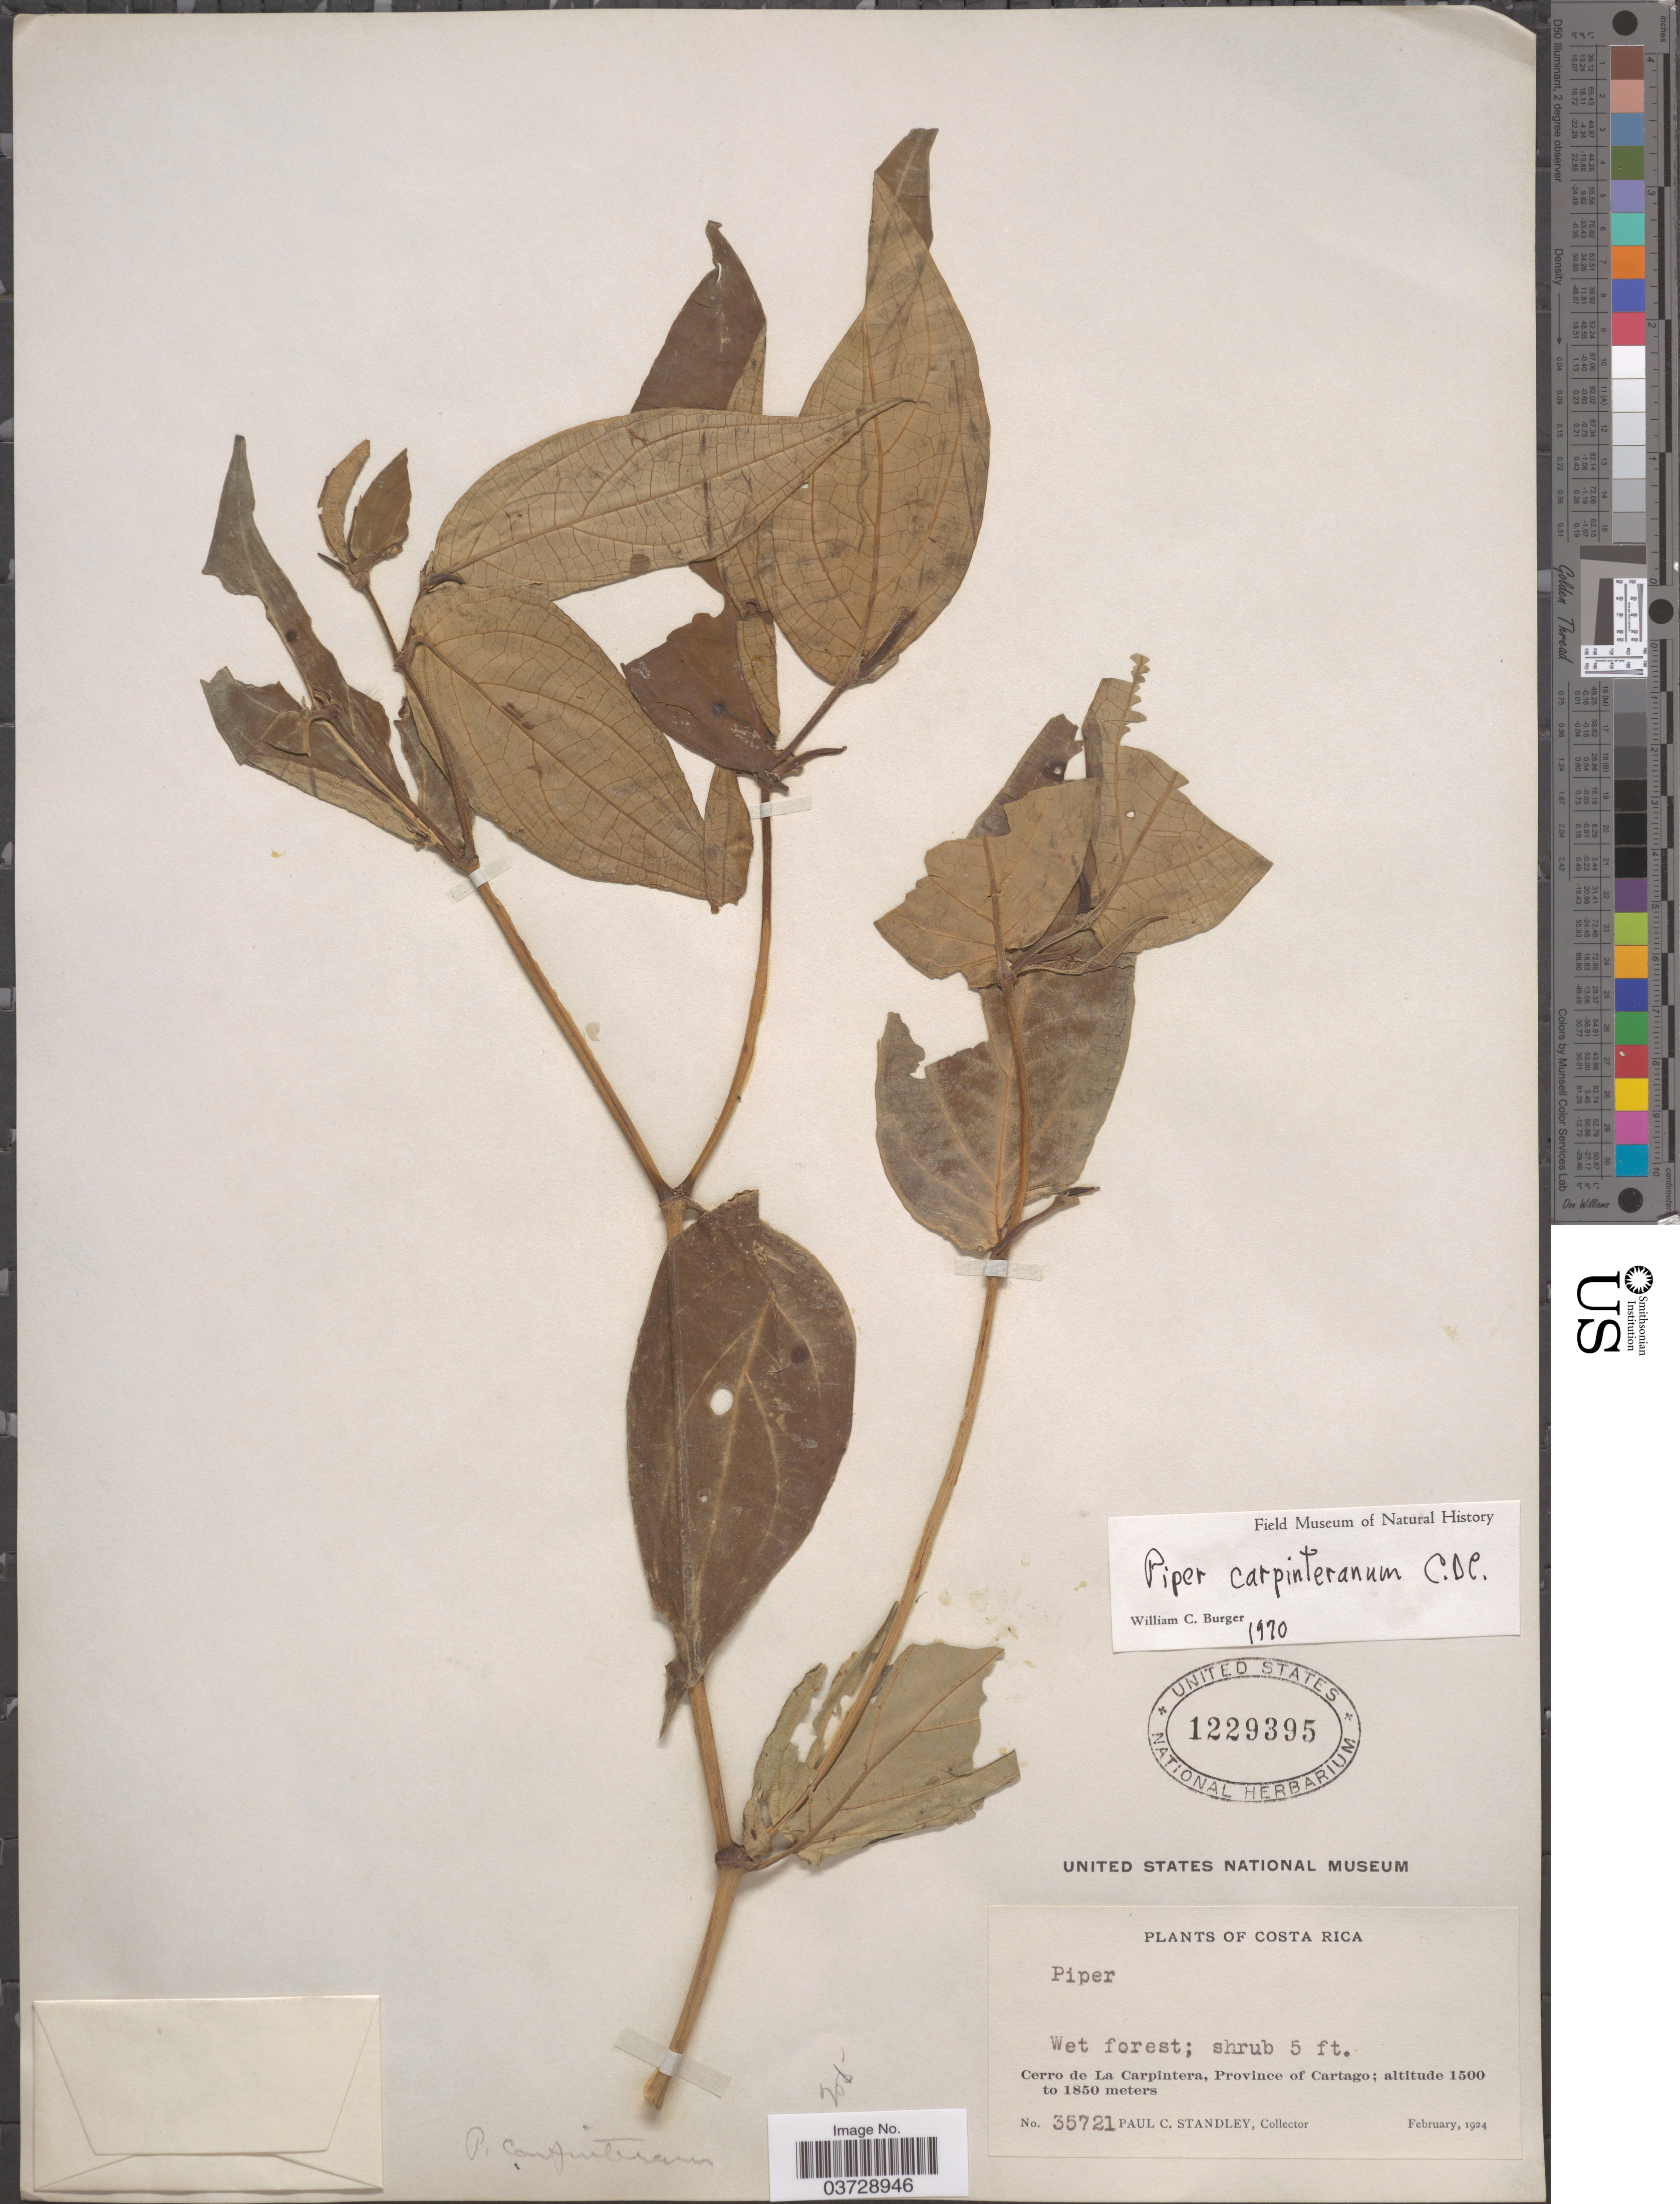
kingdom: Plantae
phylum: Tracheophyta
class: Magnoliopsida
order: Piperales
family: Piperaceae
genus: Piper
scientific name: Piper carpinteranum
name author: C. DC.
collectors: P. C. Standley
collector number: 35721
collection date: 1924-02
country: Costa Rica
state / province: Cartago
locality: Cerro de La Carpintera.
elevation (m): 1500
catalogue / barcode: US 1229395